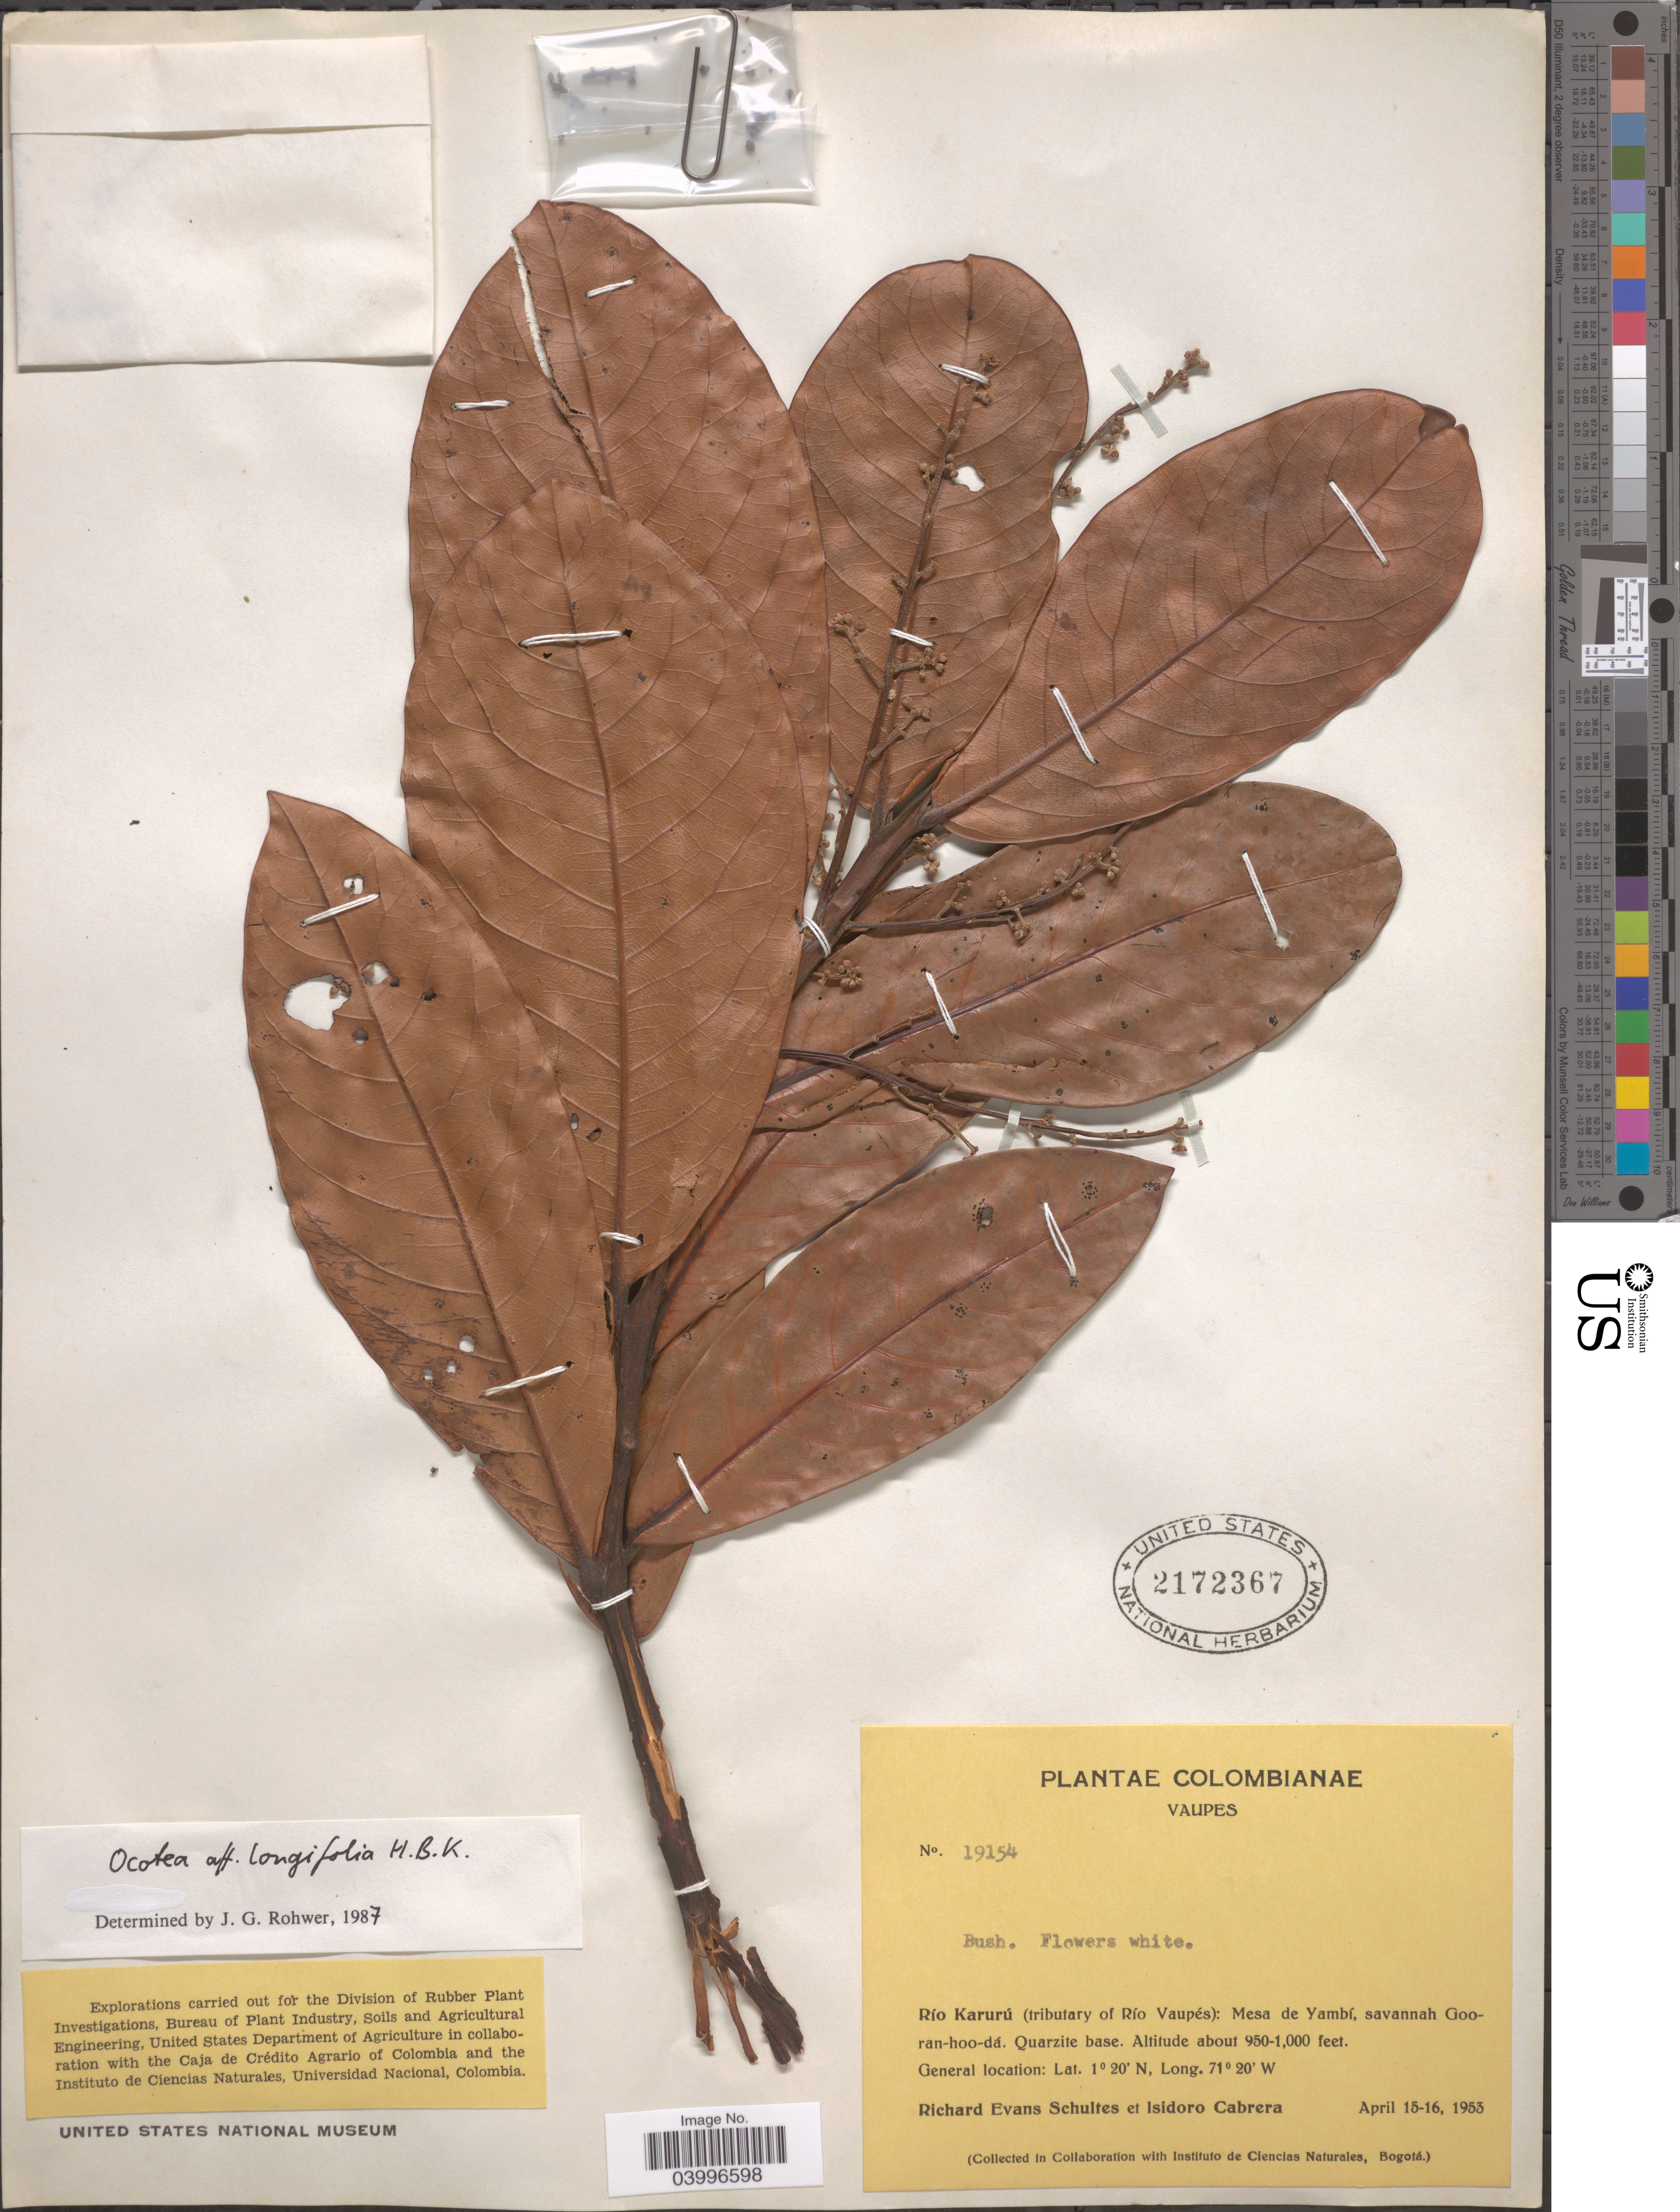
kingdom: Plantae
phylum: Tracheophyta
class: Magnoliopsida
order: Laurales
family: Lauraceae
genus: Ocotea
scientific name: Ocotea longifolia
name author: Kunth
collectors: R. E. Schultes & I. Cabrera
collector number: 19154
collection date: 1953-04-15/1953-04-16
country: Colombia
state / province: Vaupés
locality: Río Karurú (tributary of Río Vaupés): Mesa de Yambí, savannah Gooran-hoo-dá. Quarzite base.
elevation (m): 290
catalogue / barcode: US 2172367